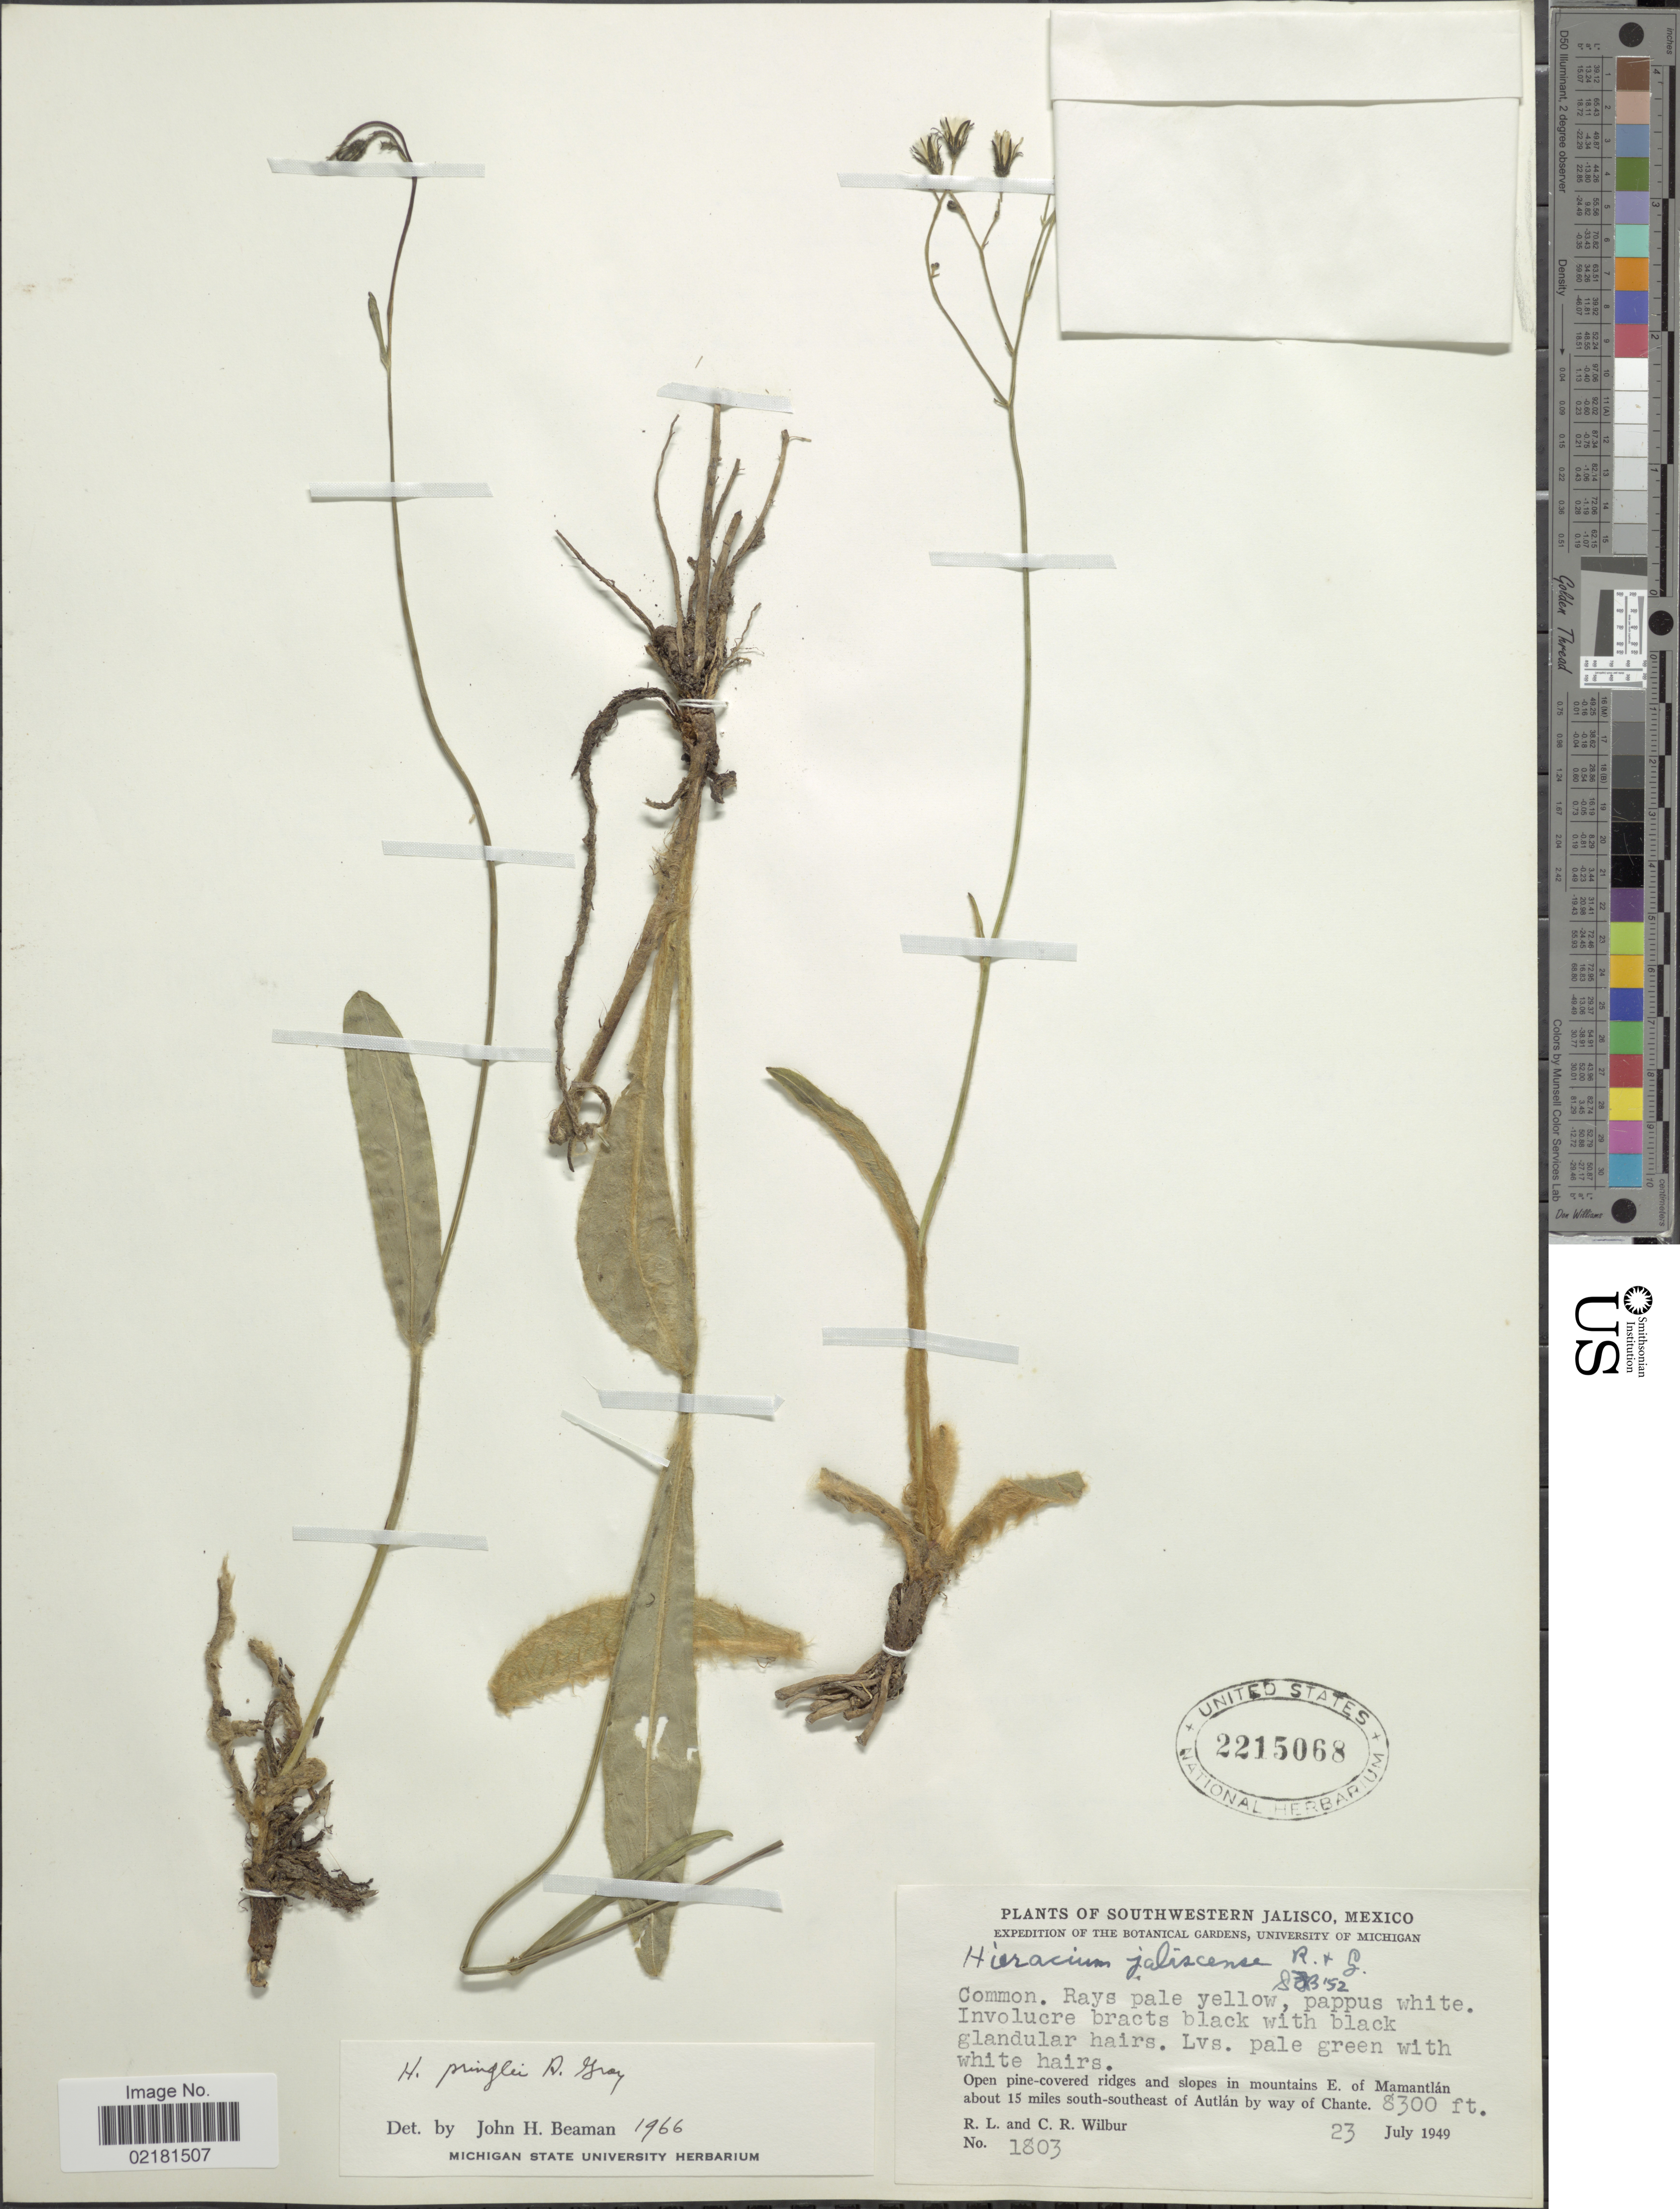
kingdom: Plantae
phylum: Tracheophyta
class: Magnoliopsida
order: Asterales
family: Asteraceae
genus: Hieracium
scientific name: Hieracium pringlei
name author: A. Gray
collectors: R. L. Wilbur & C. Wilbur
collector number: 1803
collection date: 1949-07-23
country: Mexico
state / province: Jalisco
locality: Southwestern Jalisco, open pine-covered ridges and slopes in mountains E. of Manantlan about 15 miles south-southeast of Autlan by way of Chante.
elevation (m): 2530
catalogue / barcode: US 2215068